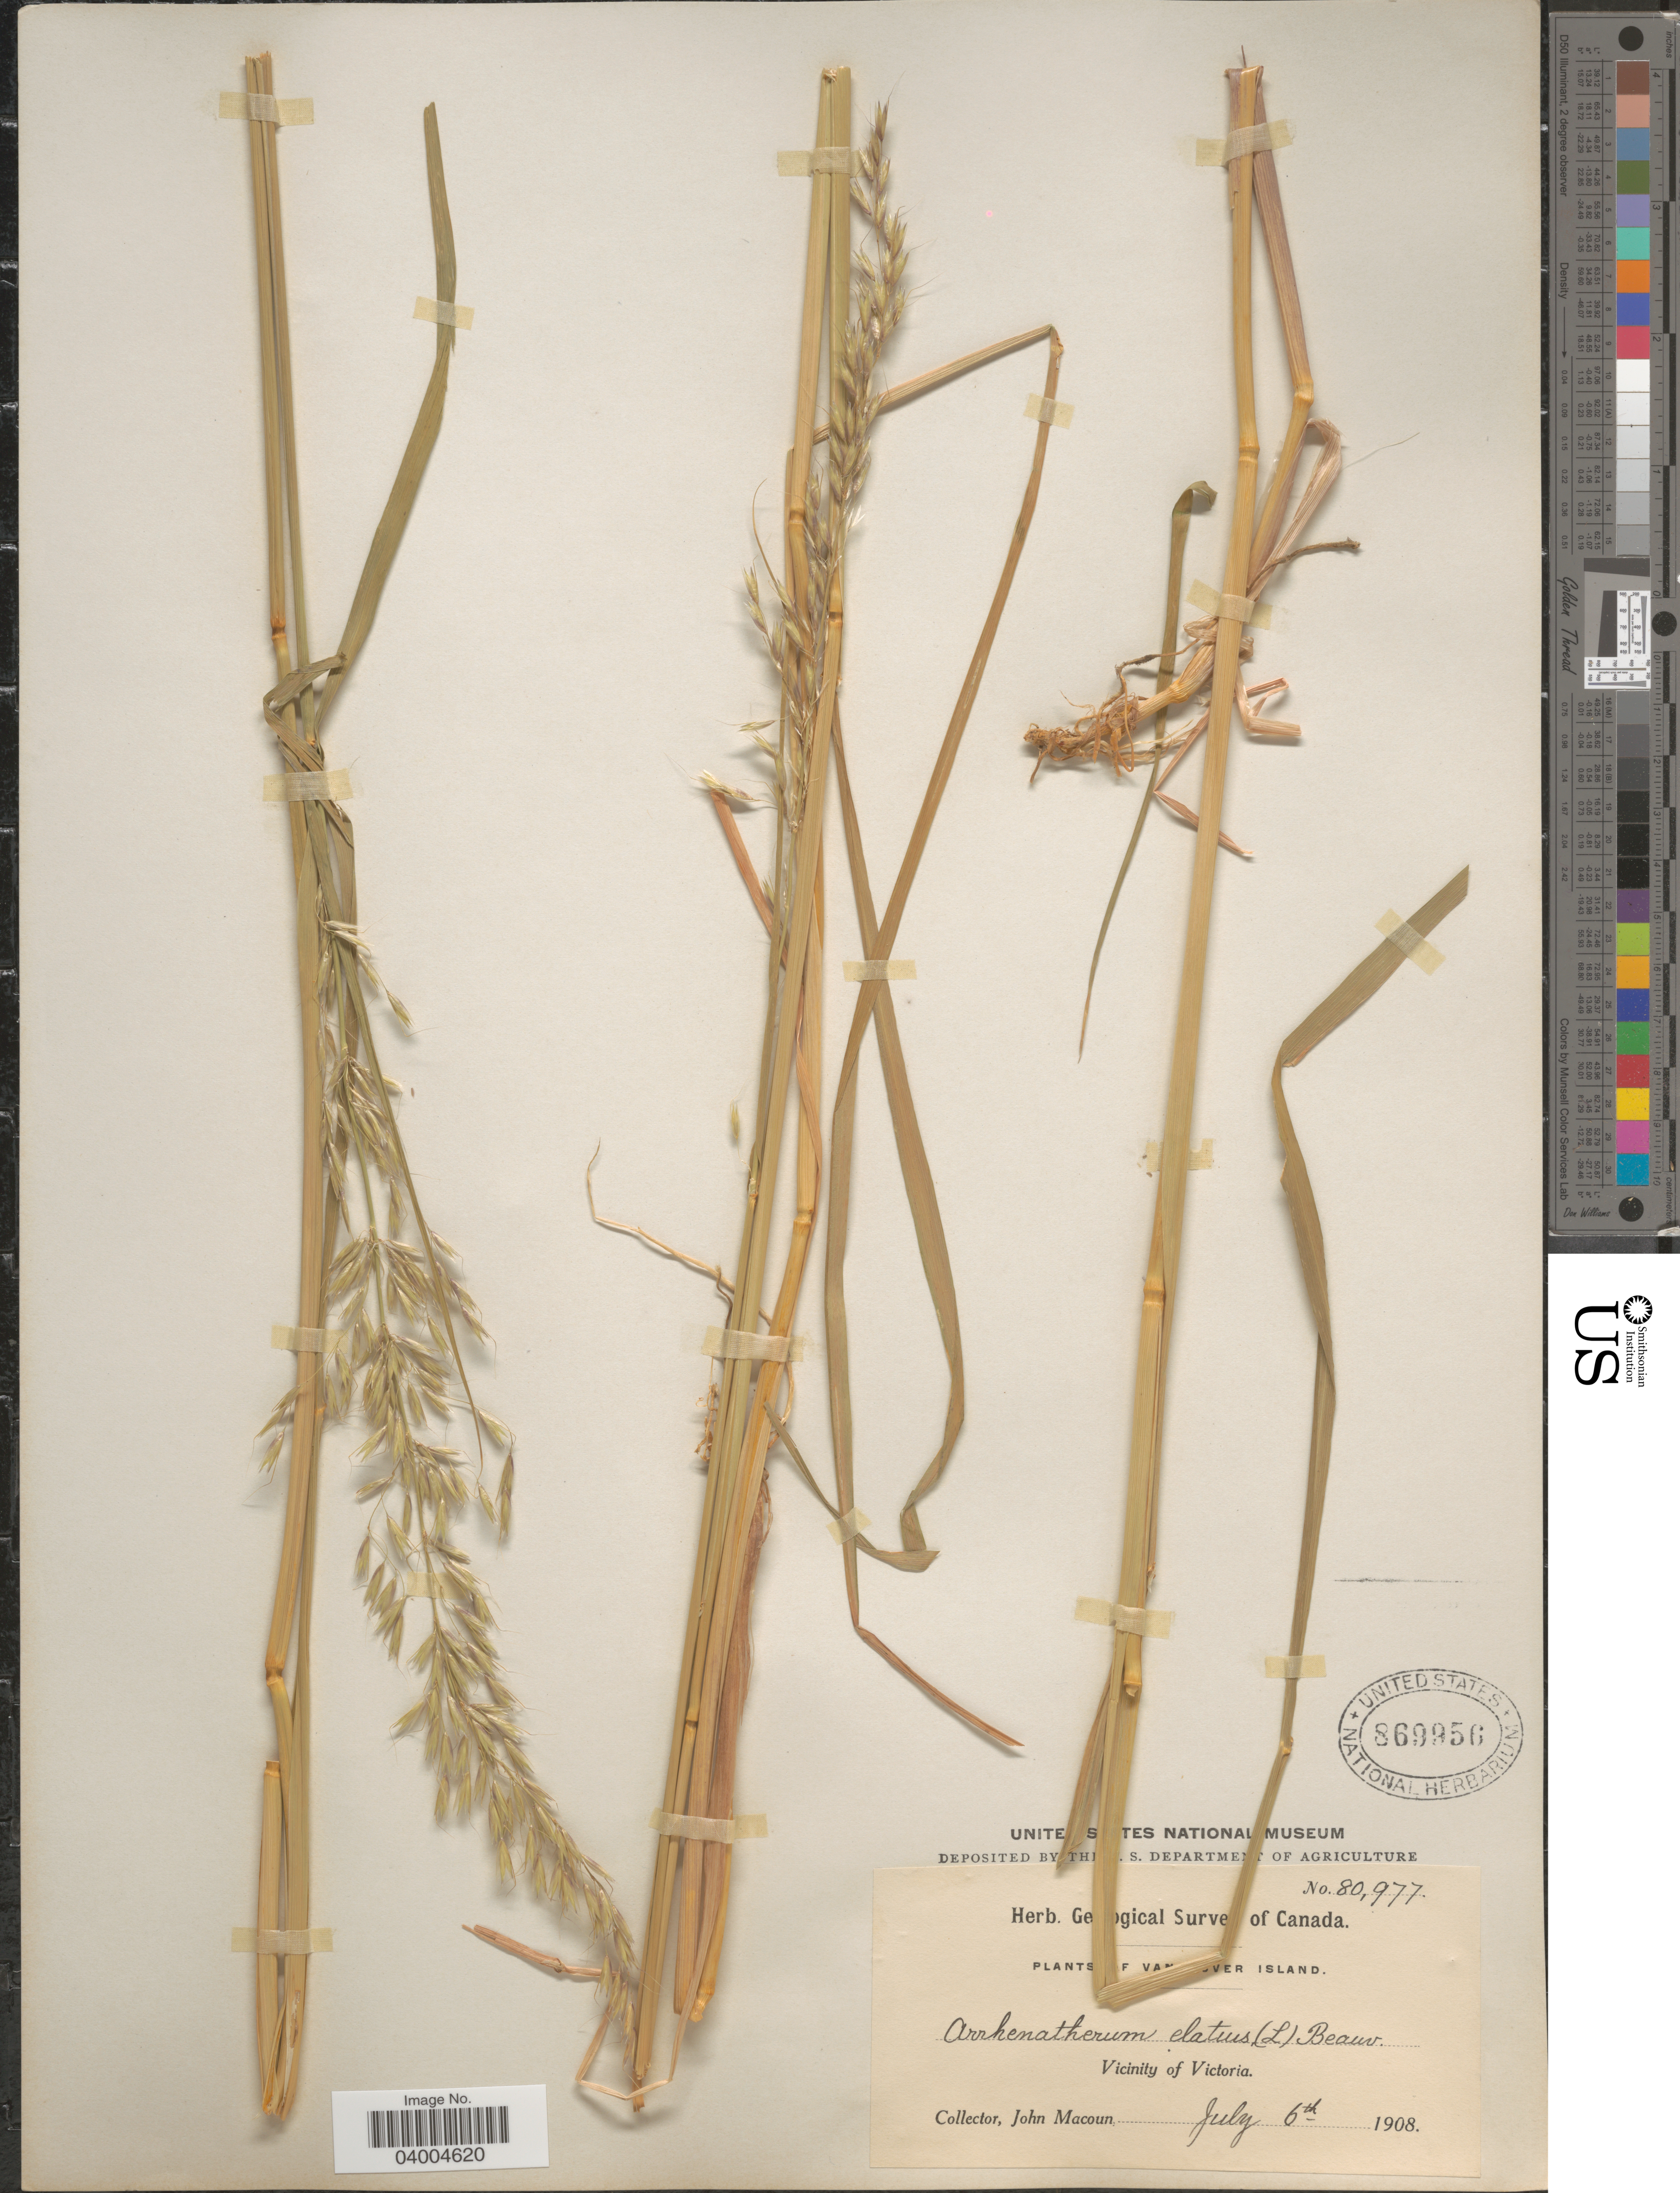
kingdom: Plantae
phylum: Tracheophyta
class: Liliopsida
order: Poales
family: Poaceae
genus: Arrhenatherum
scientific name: Arrhenatherum elatius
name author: (L.) J. Presl & C. Presl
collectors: J. Macoun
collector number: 80977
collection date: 1908-07-06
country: Canada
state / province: British Columbia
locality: Vancouver Island. Vicinity of Victoria.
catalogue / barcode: US 869956